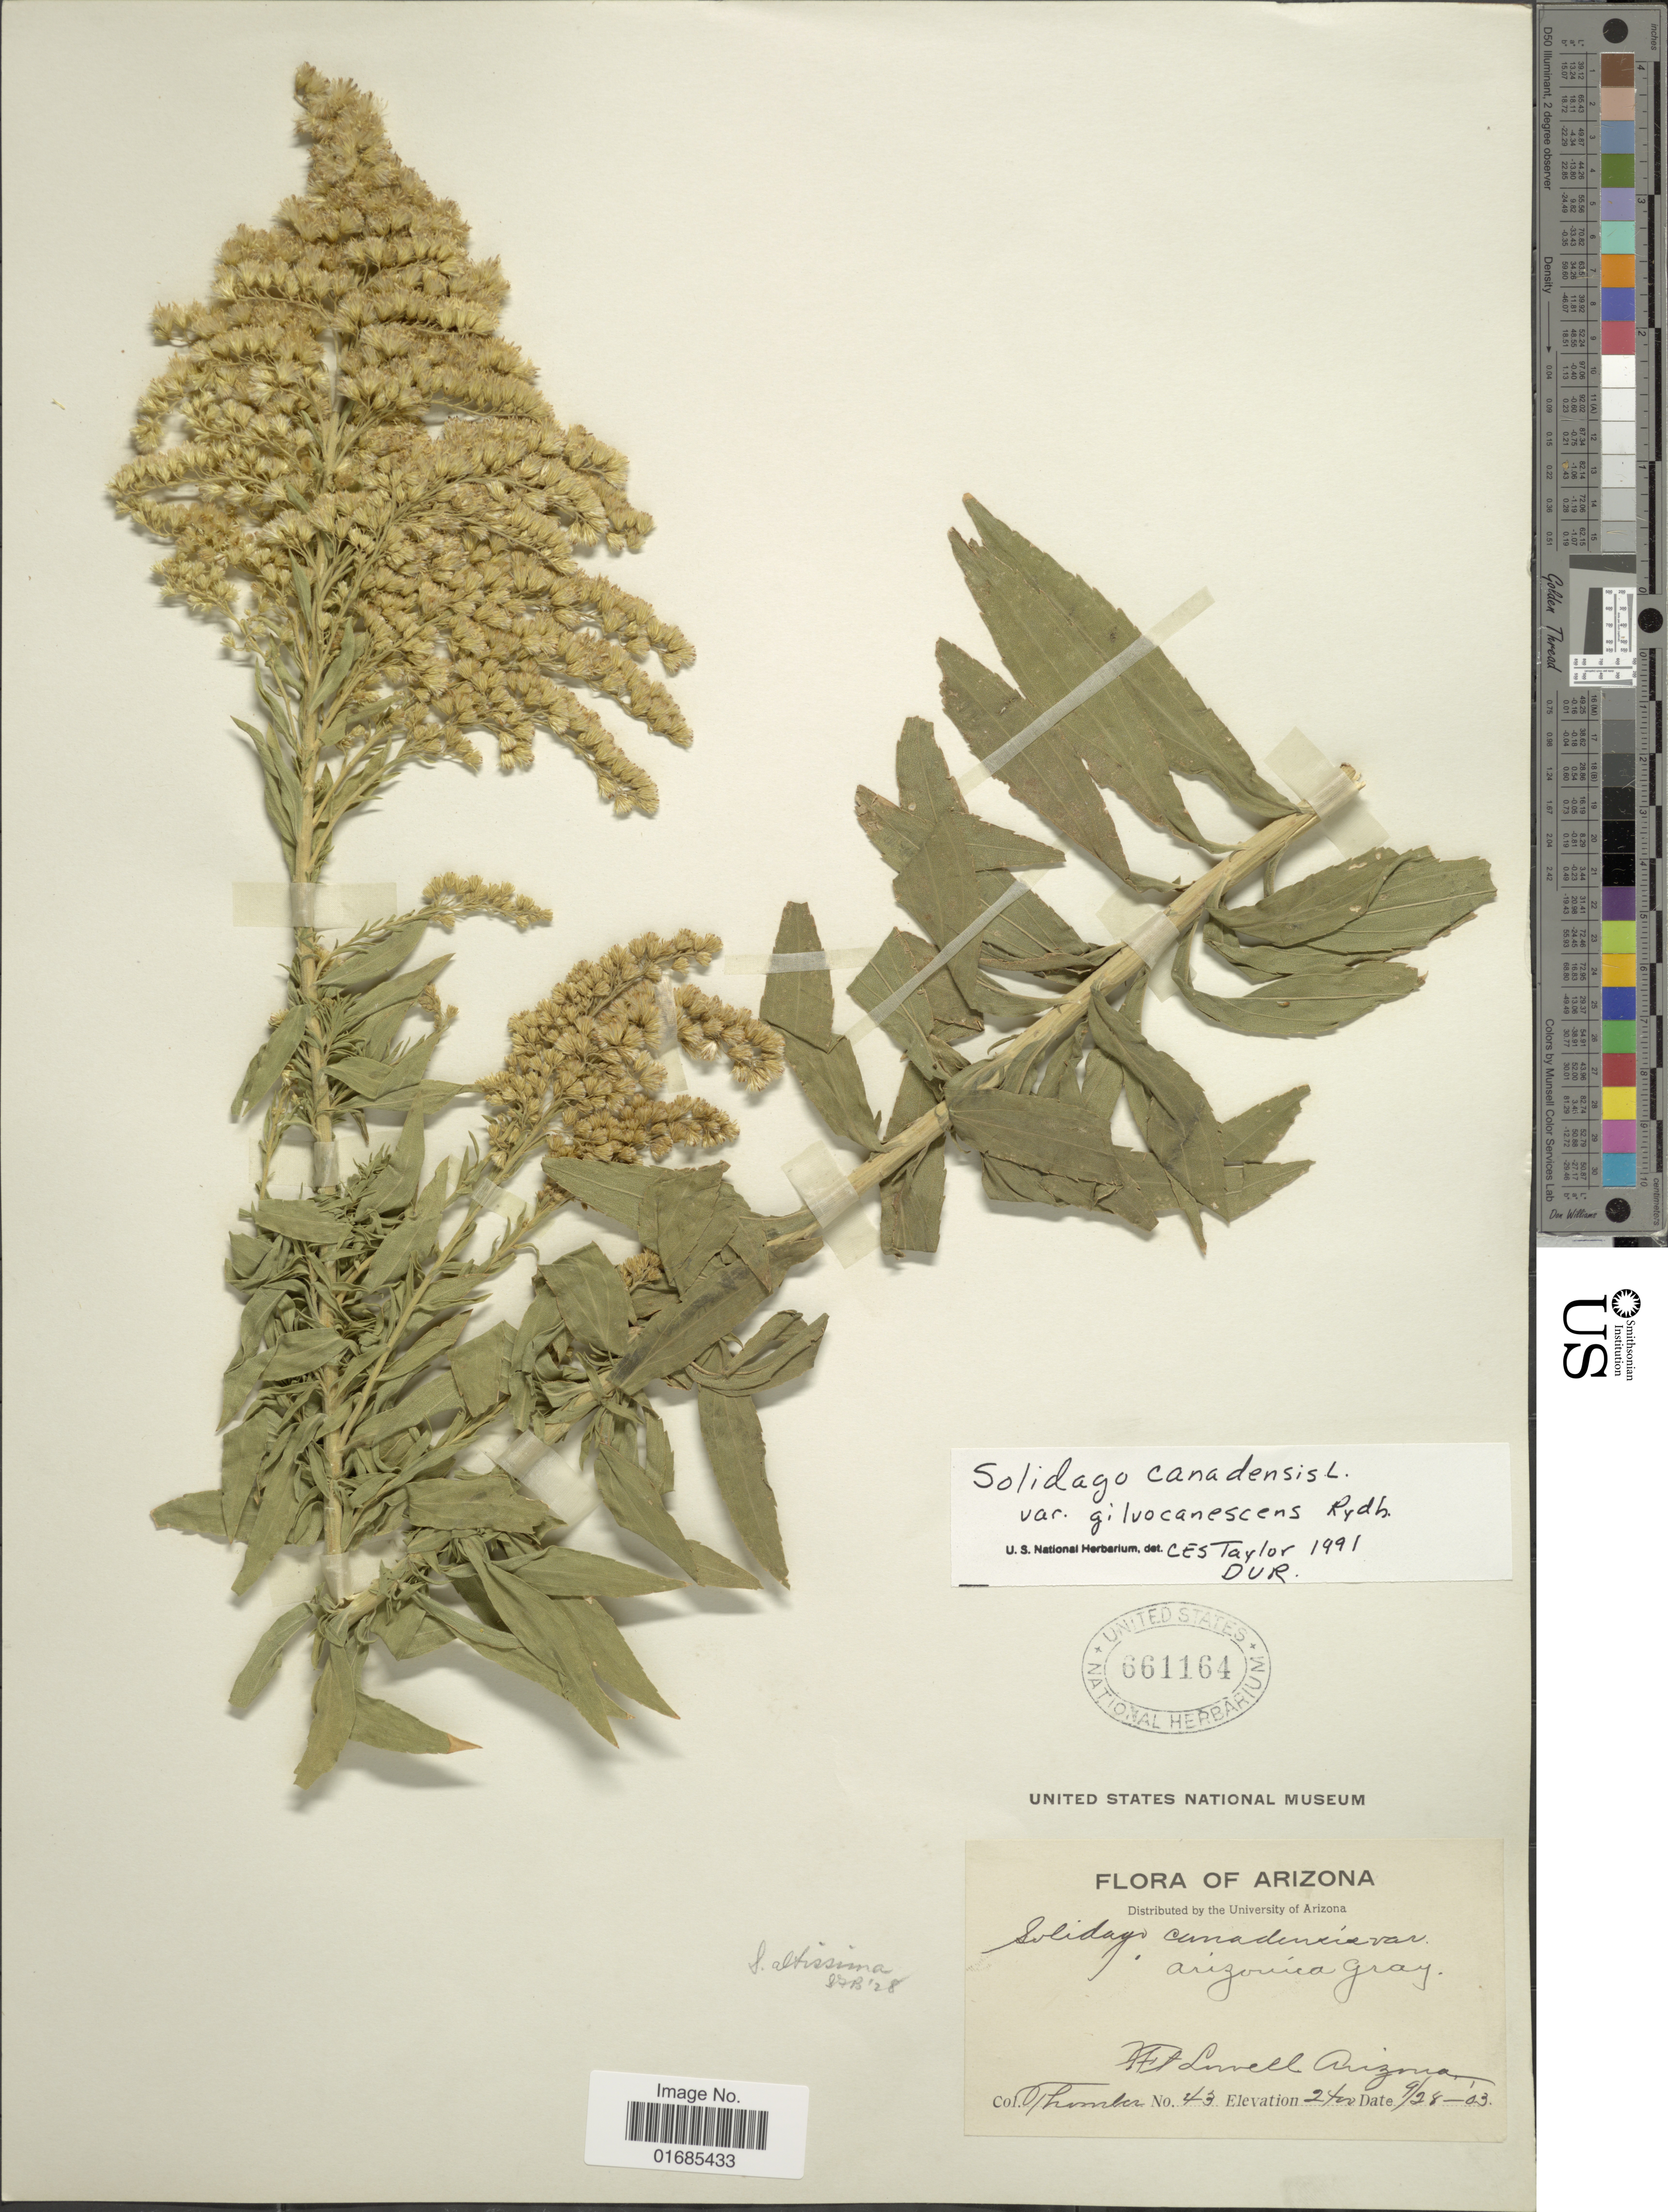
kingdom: Plantae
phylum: Tracheophyta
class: Magnoliopsida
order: Asterales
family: Asteraceae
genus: Solidago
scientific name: Solidago canadensis var. salebrosa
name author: (Piper) M.E. Jones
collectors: J. Thornber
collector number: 43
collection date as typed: Transcribed d/m/y: 28/9/3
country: United States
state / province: Arizona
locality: Mt. Lowell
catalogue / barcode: US 661164